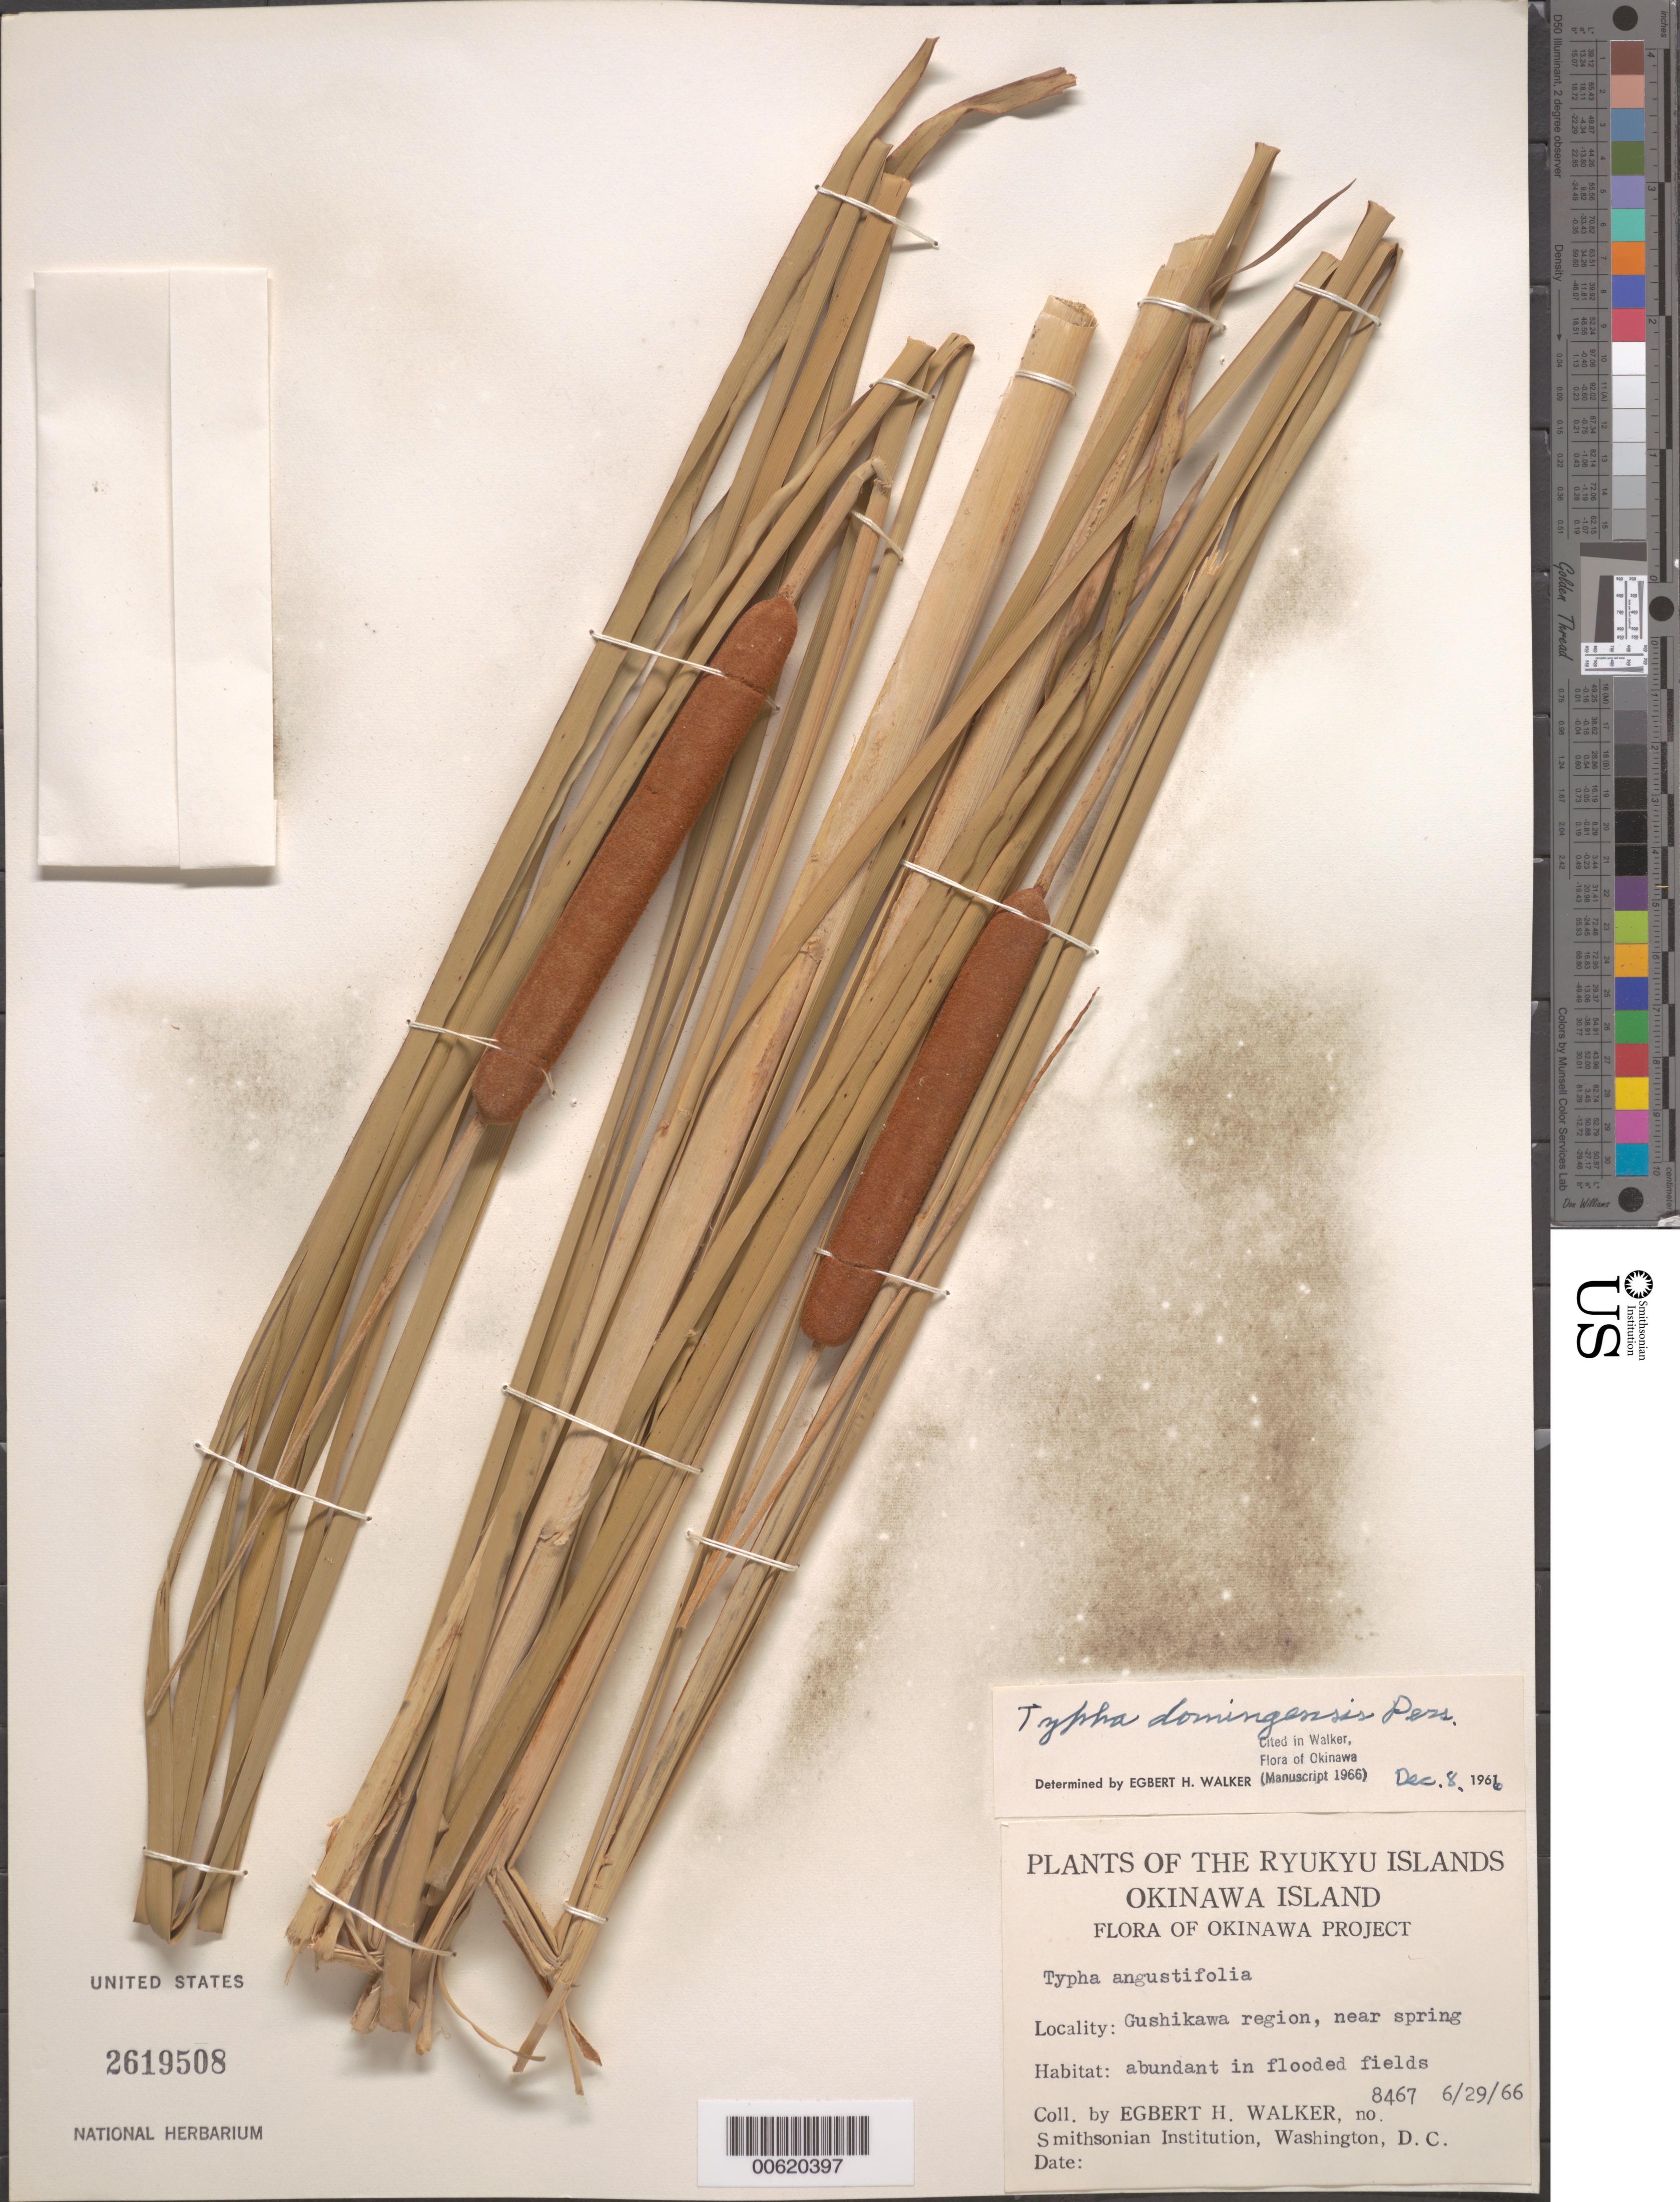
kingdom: Plantae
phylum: Tracheophyta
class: Liliopsida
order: Poales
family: Typhaceae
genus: Typha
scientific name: Typha domingensis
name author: Pers.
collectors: E. H. Walker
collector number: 8467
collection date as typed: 29 Jun 1966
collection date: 1966-06-29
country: Japan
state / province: Okinawa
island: Okinawa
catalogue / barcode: US 2619508